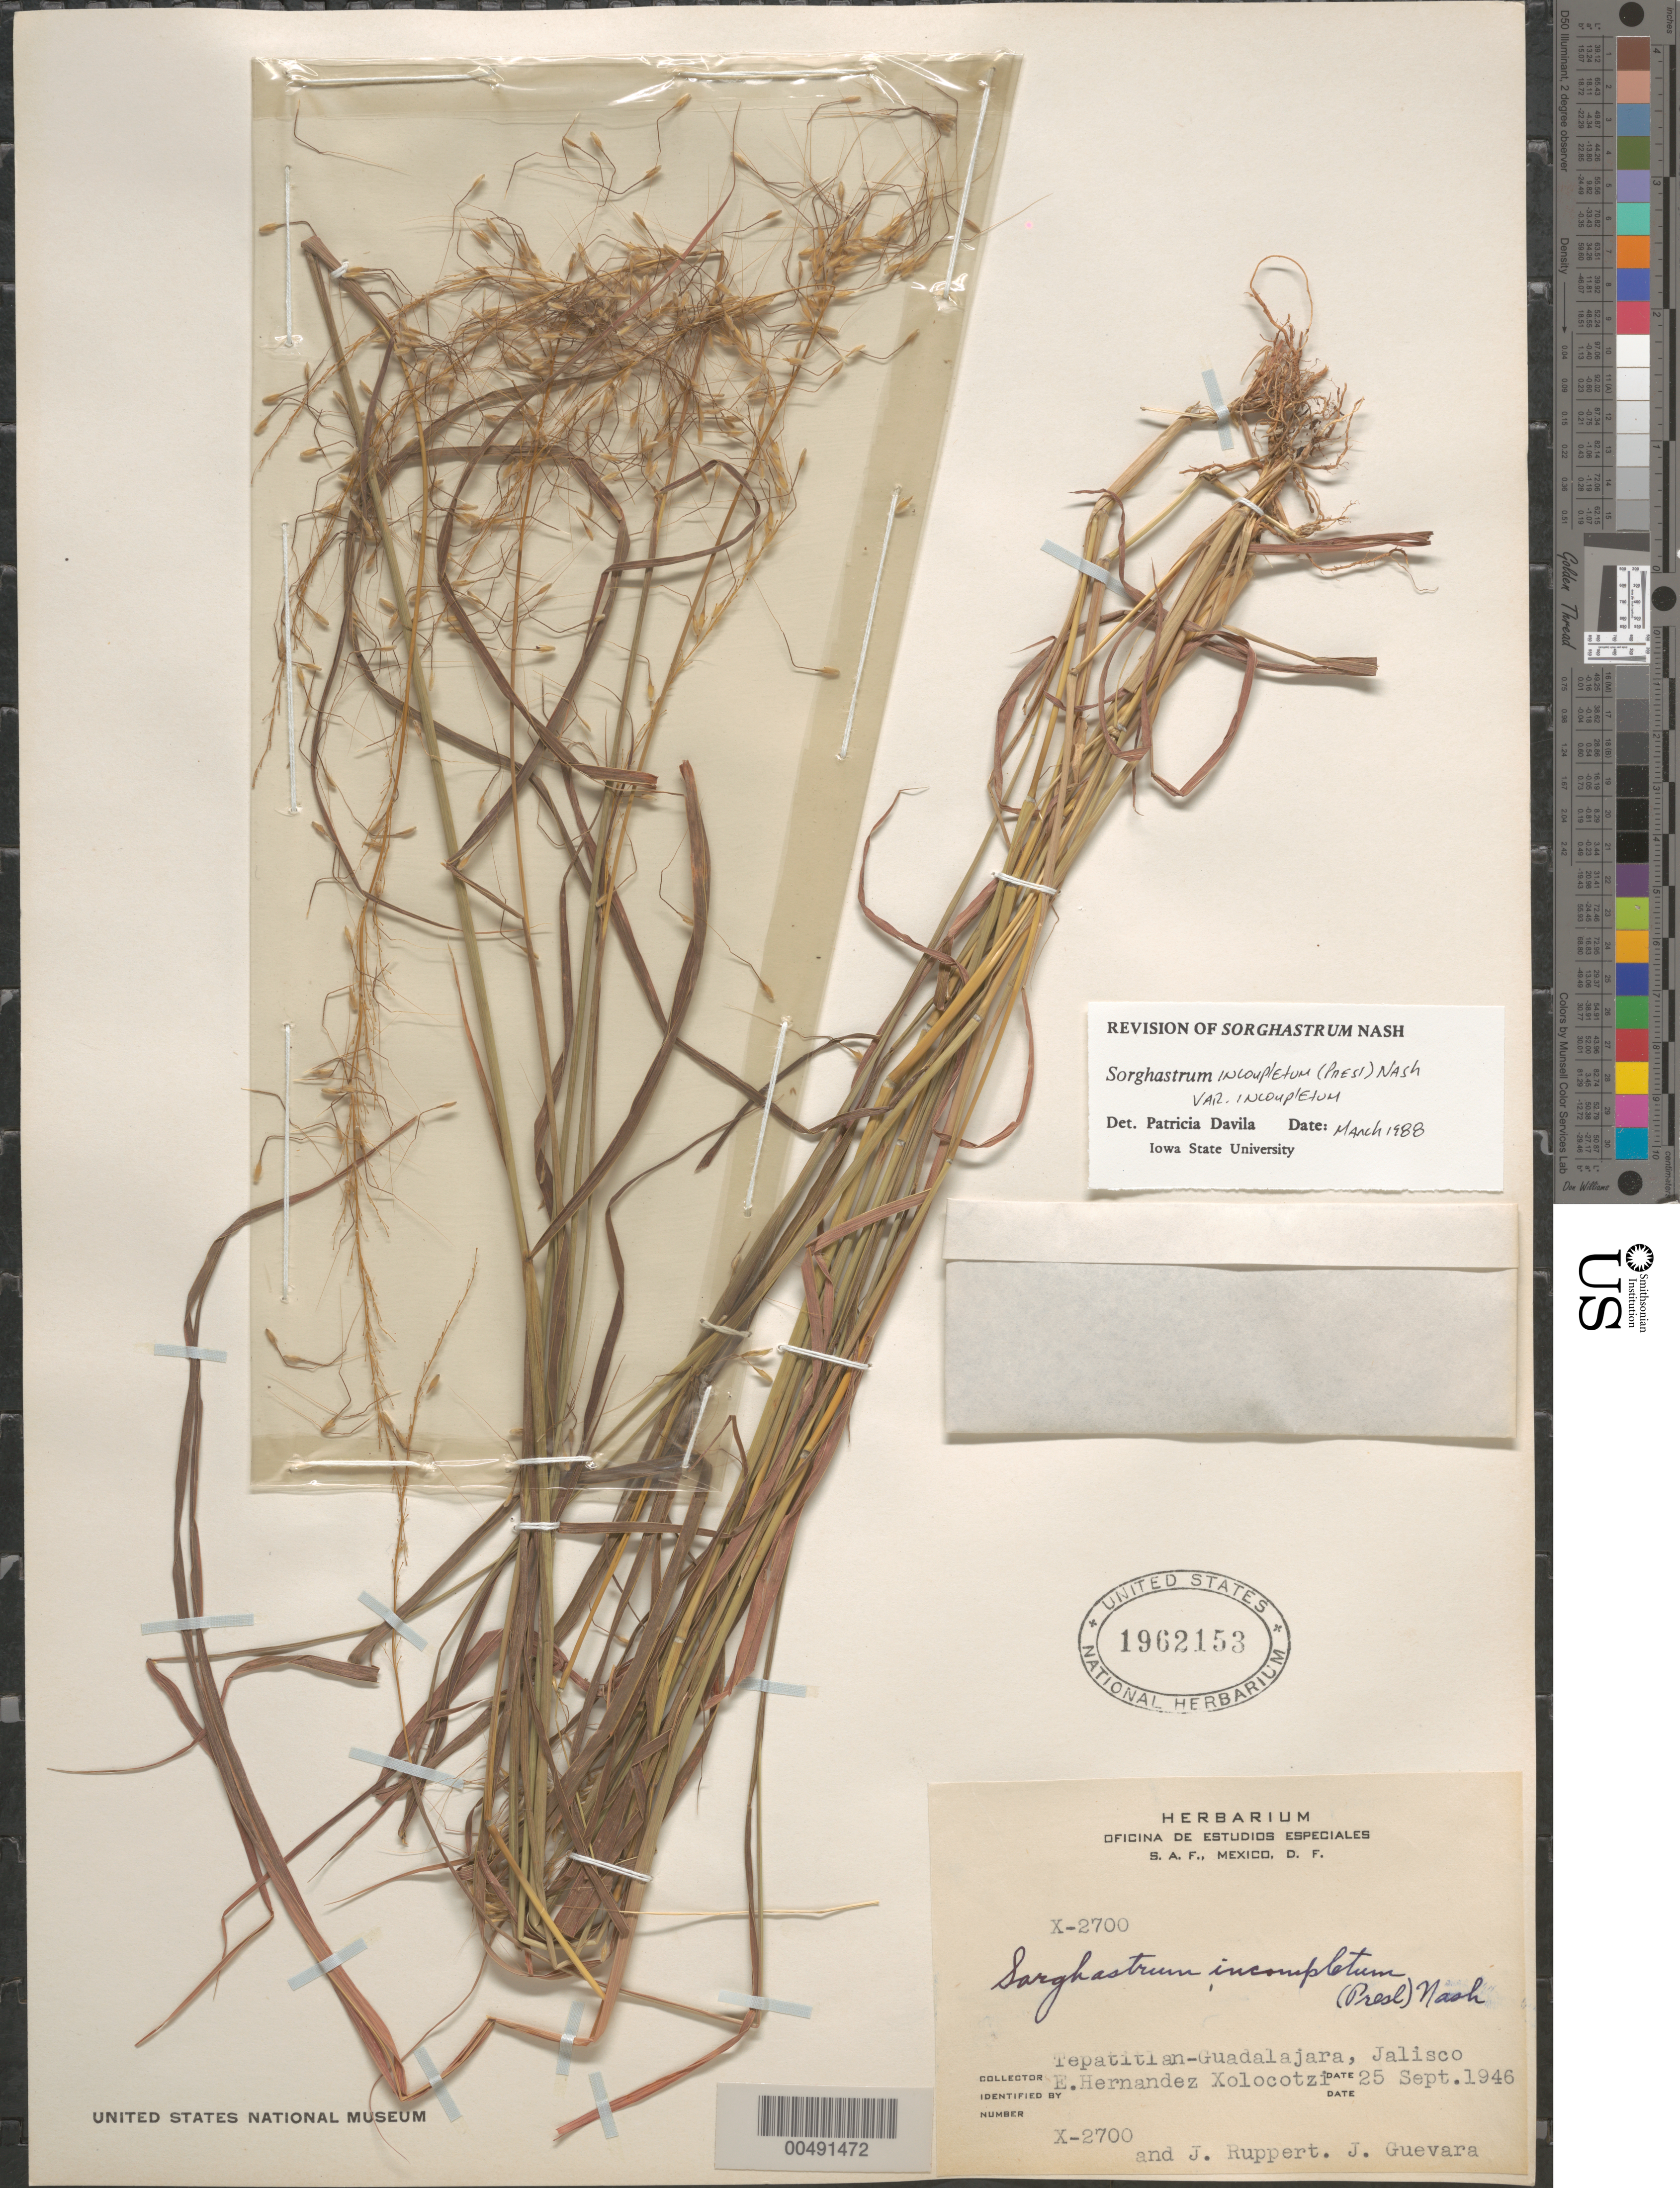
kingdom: Plantae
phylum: Tracheophyta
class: Liliopsida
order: Poales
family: Poaceae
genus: Sorghastrum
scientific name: Sorghastrum incompletum var. incompletum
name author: (J. Presl) Nash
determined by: Dávila, P. D.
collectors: E. I. Hernández-X., J. Ruppert & J. Guevara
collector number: X-2700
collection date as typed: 25 Sep 1946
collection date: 1946-09-25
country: Mexico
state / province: Jalisco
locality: Tepatitlan-Guadalajara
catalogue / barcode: US 1962153